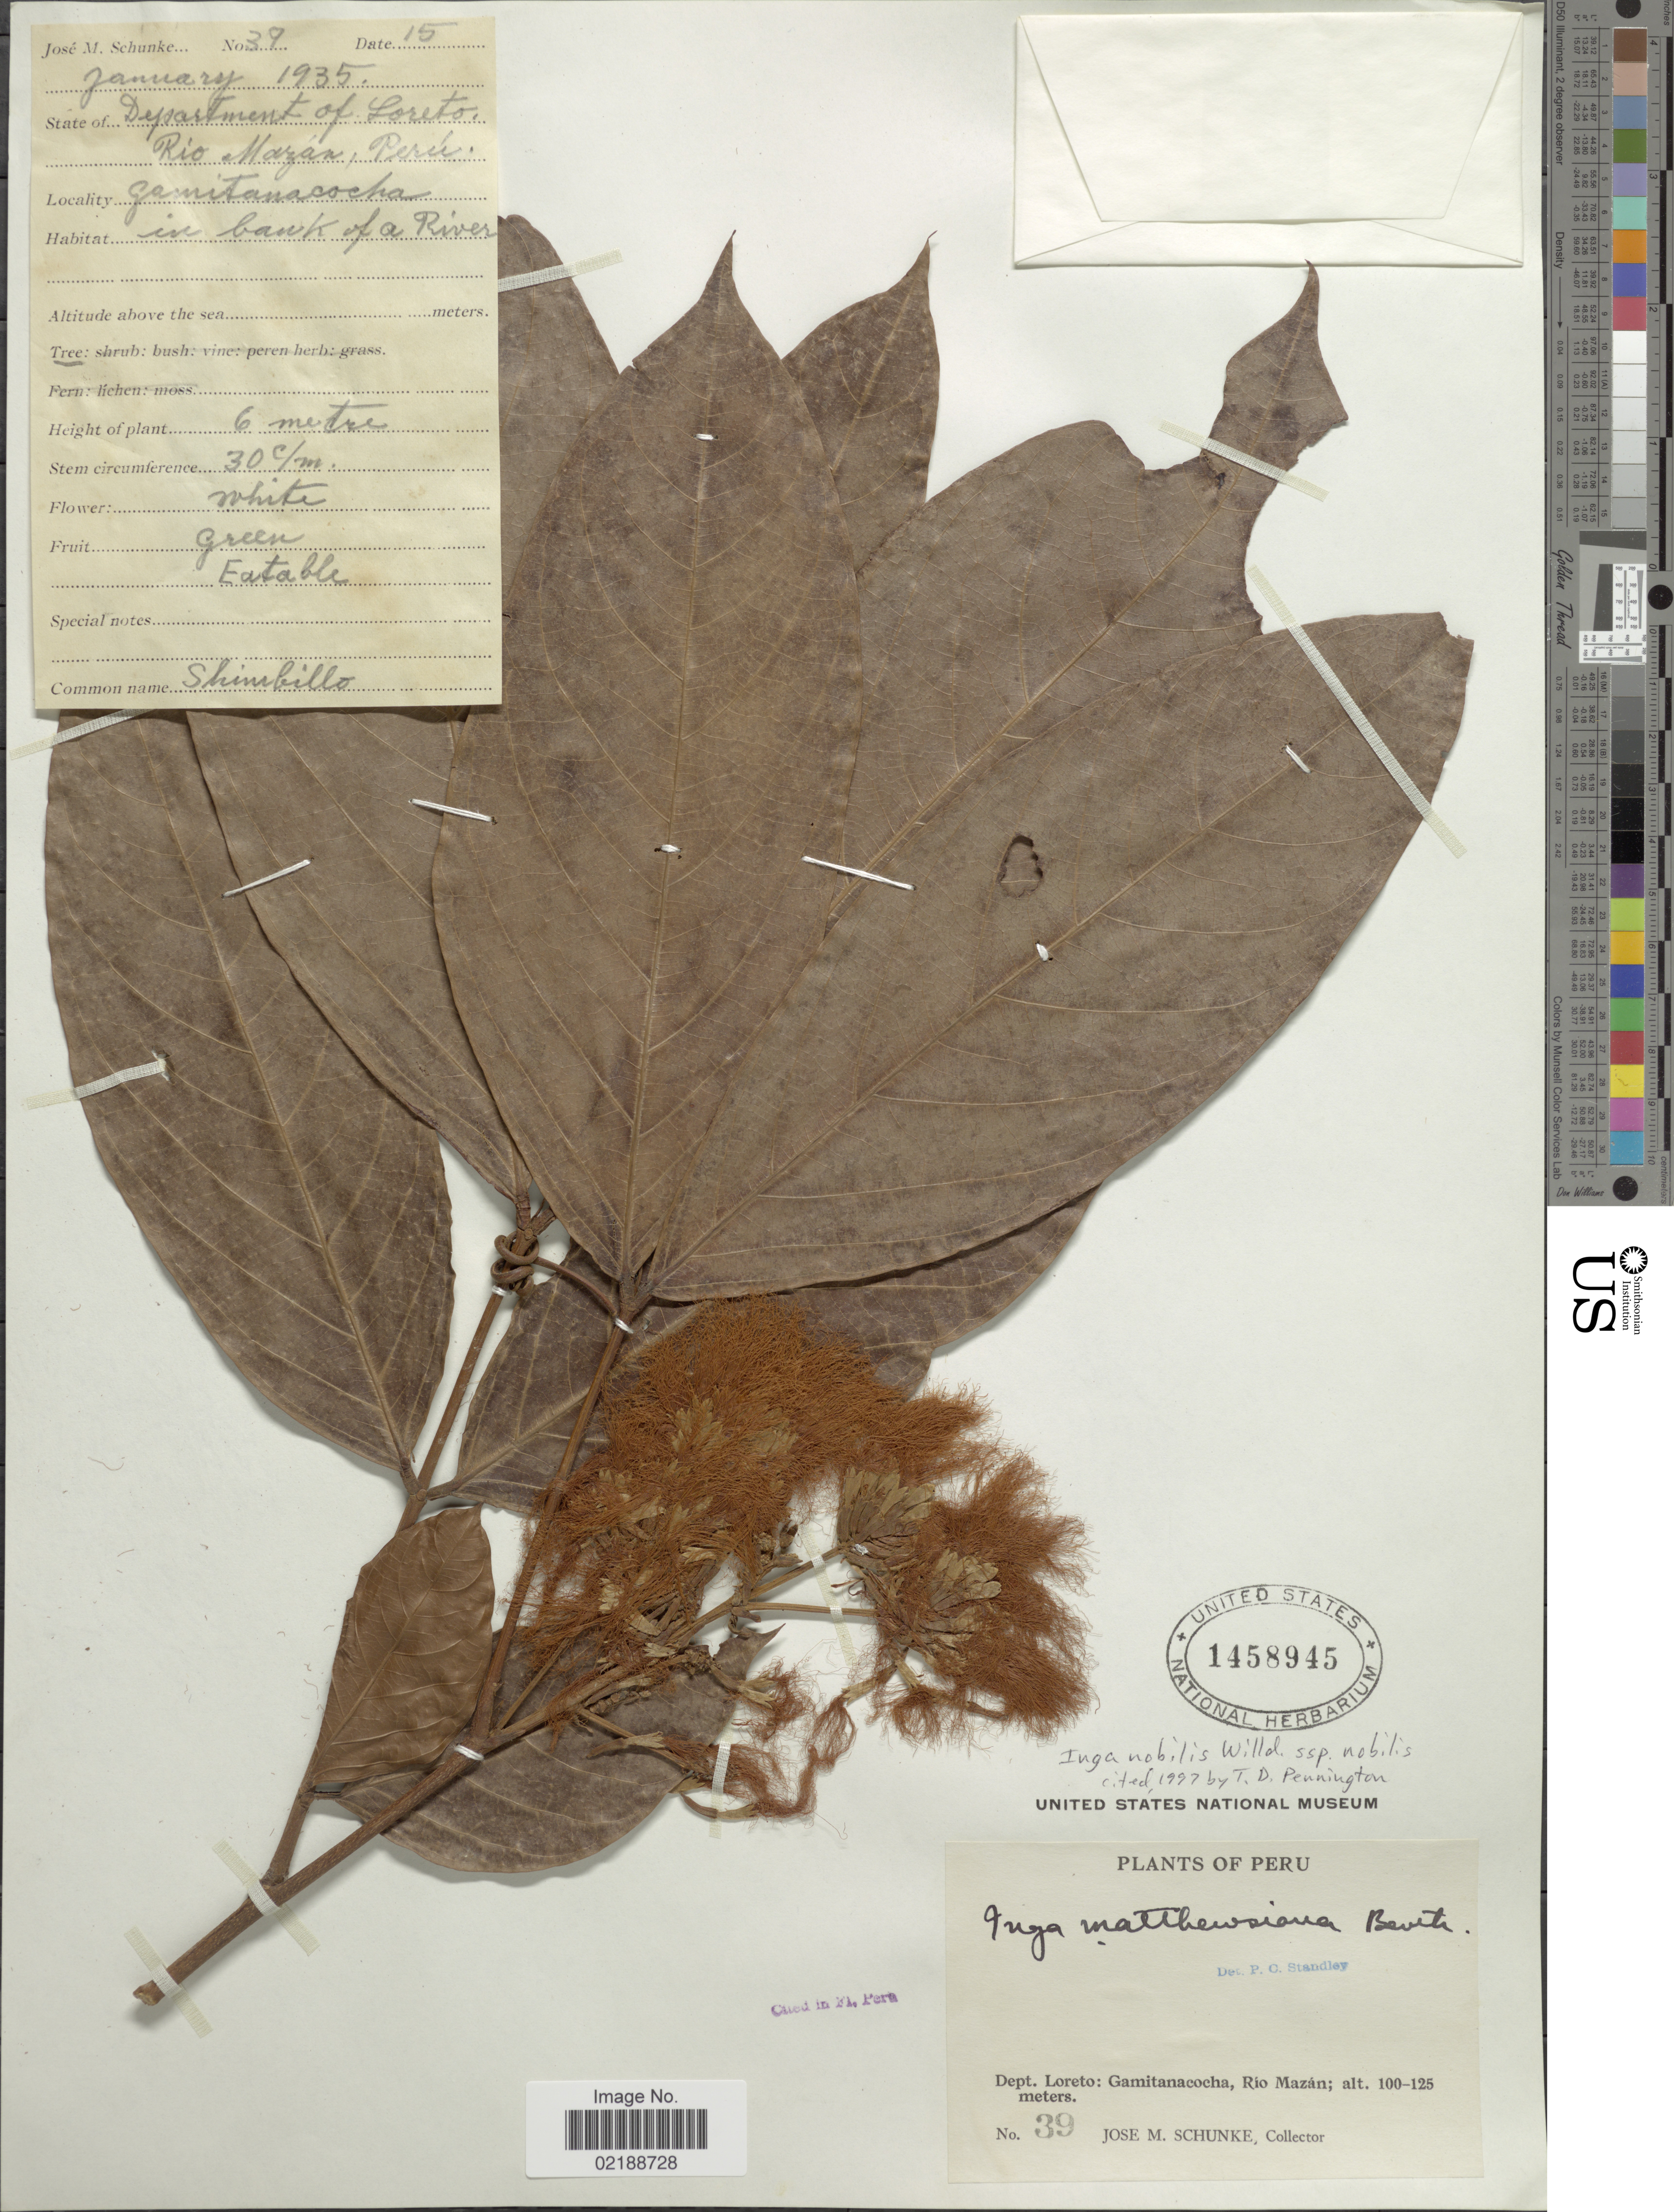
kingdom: Plantae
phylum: Tracheophyta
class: Magnoliopsida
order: Fabales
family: Fabaceae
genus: Inga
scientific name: Inga nobilis subsp. nobilis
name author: Willd.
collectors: J. M. Schunke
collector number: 39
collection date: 1935-01-15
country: Peru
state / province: Loreto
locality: Dept. Loreto: Gamitanacocha, Río Mazán, in bank of a River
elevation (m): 100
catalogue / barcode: US 1458945